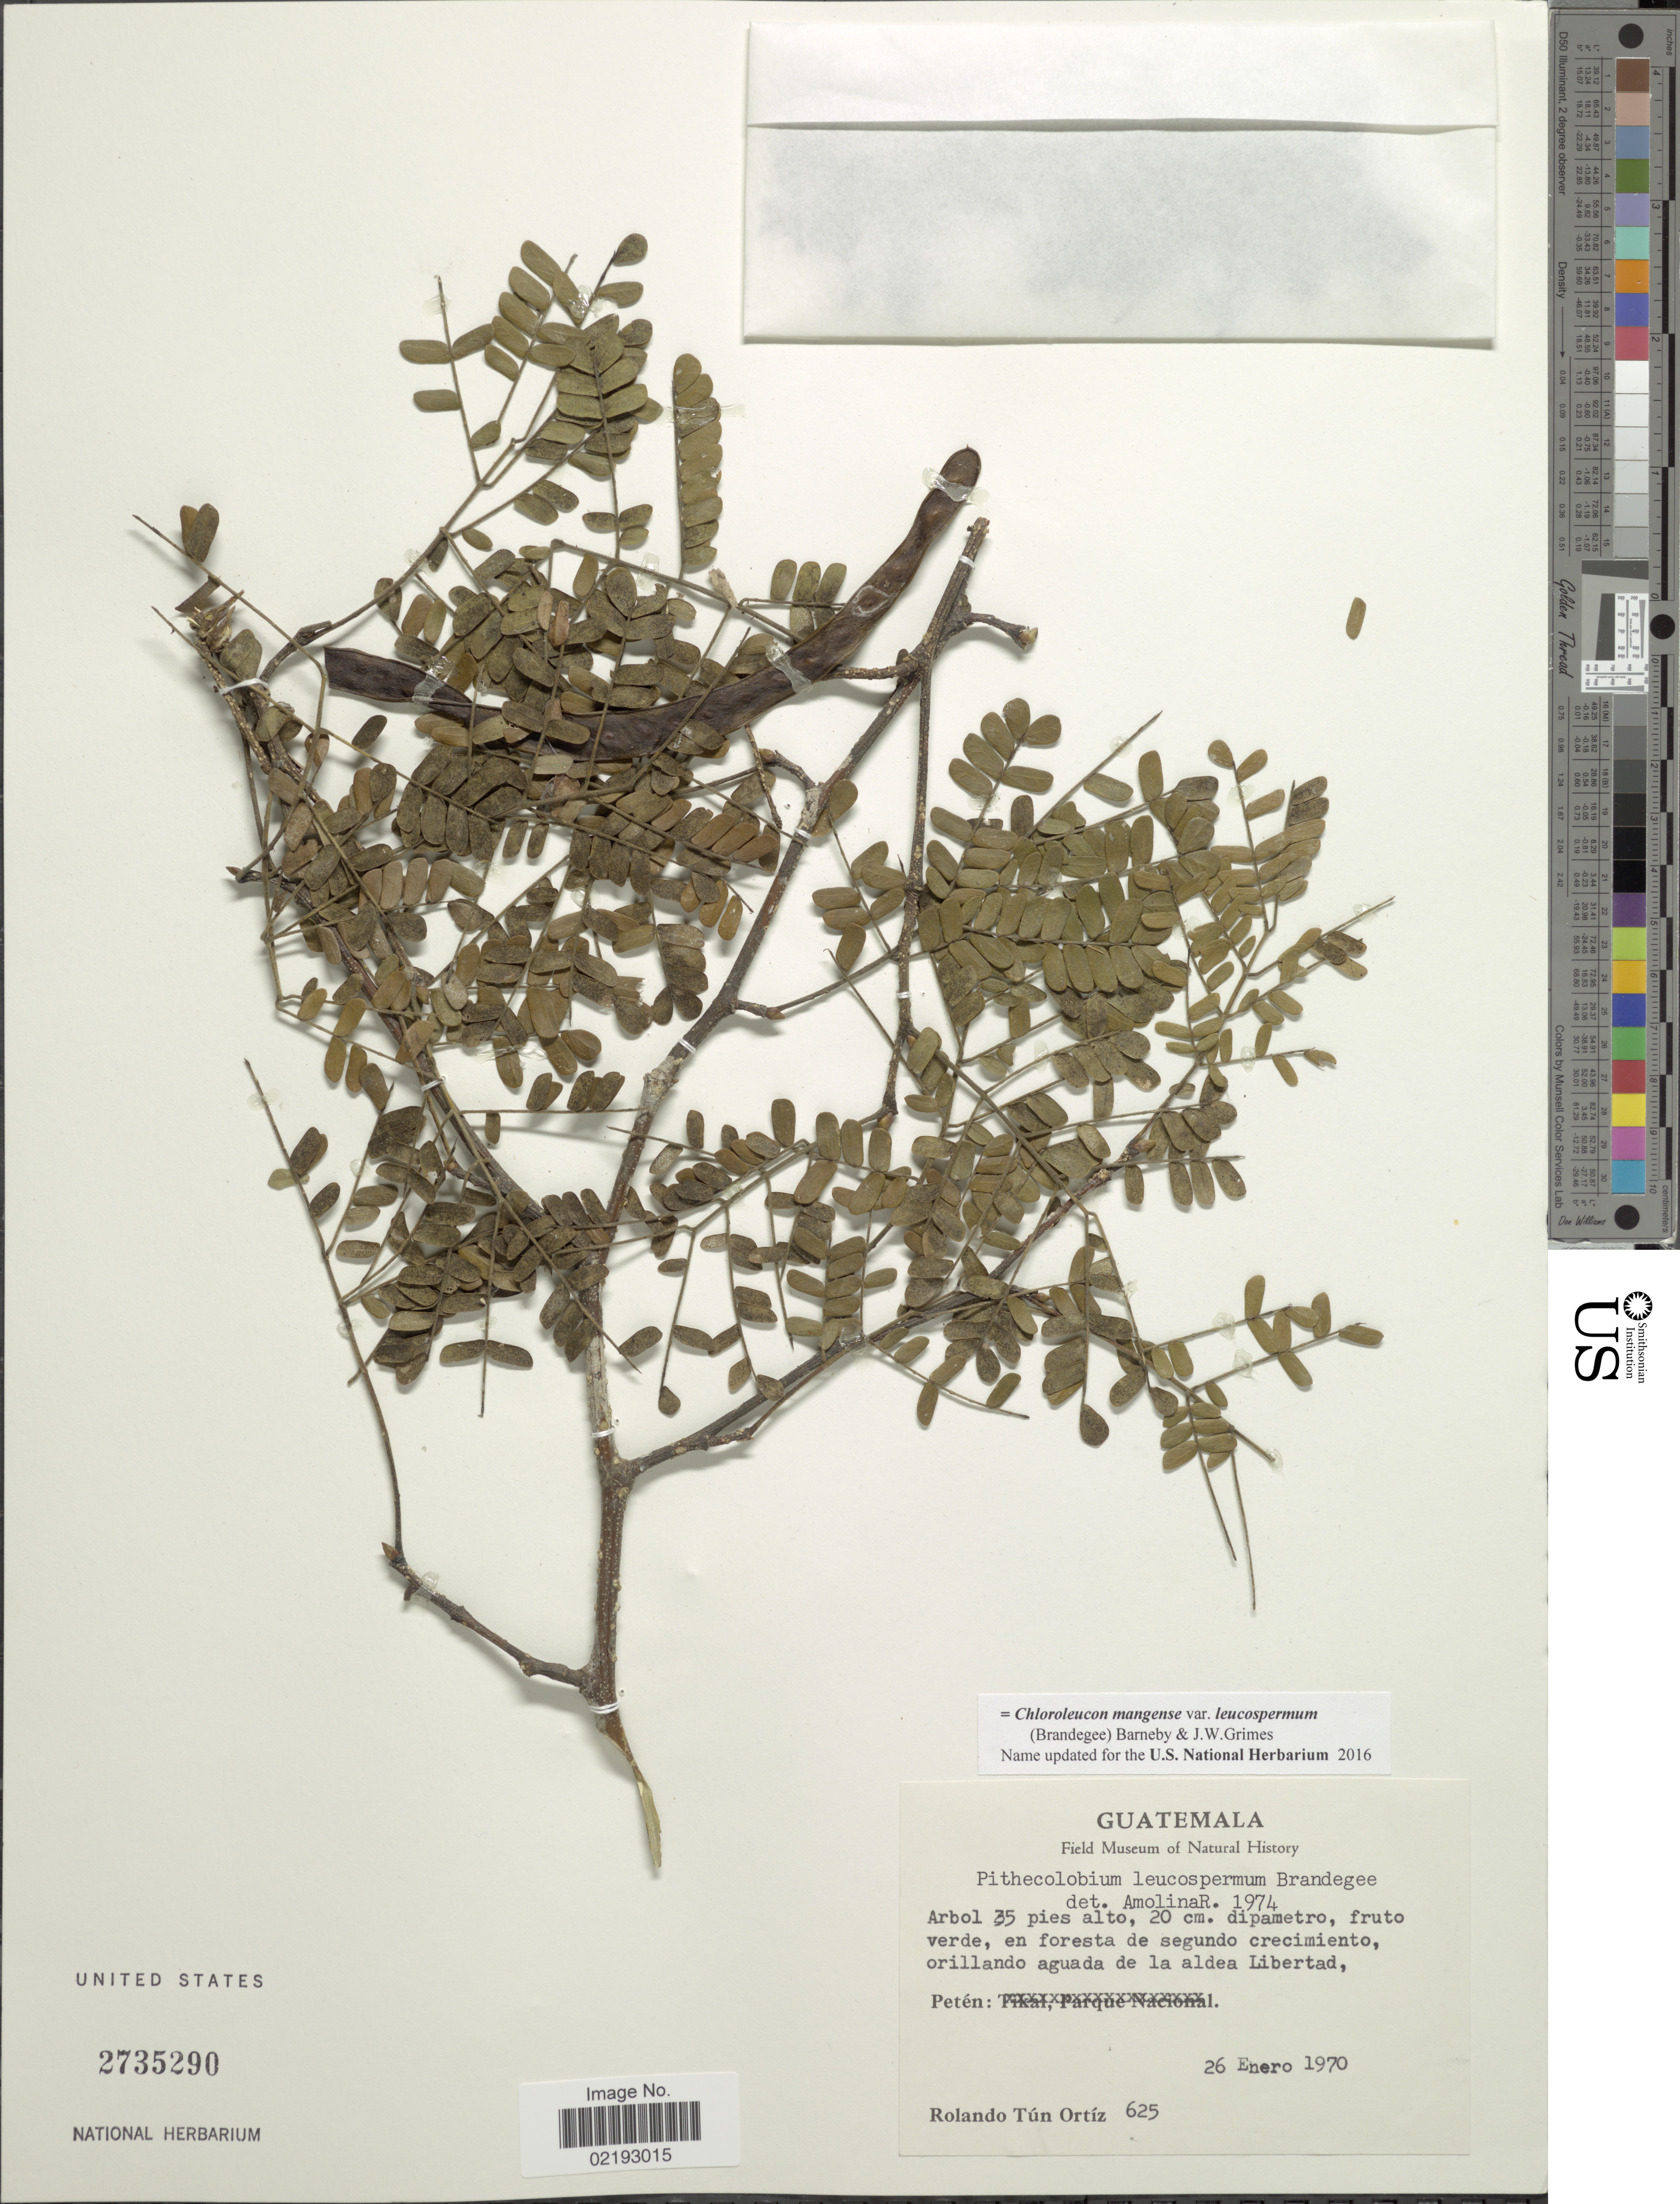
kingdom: Plantae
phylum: Tracheophyta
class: Magnoliopsida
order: Fabales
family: Fabaceae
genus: Chloroleucon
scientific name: Chloroleucon mangense var. leucospermum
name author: (Brandegee) Barneby & J.W. Grimes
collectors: R. T. Ortíz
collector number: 625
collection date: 1970-01-26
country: Guatemala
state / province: El Petén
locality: Orillando aguada de la aldea Libertad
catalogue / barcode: US 2735290